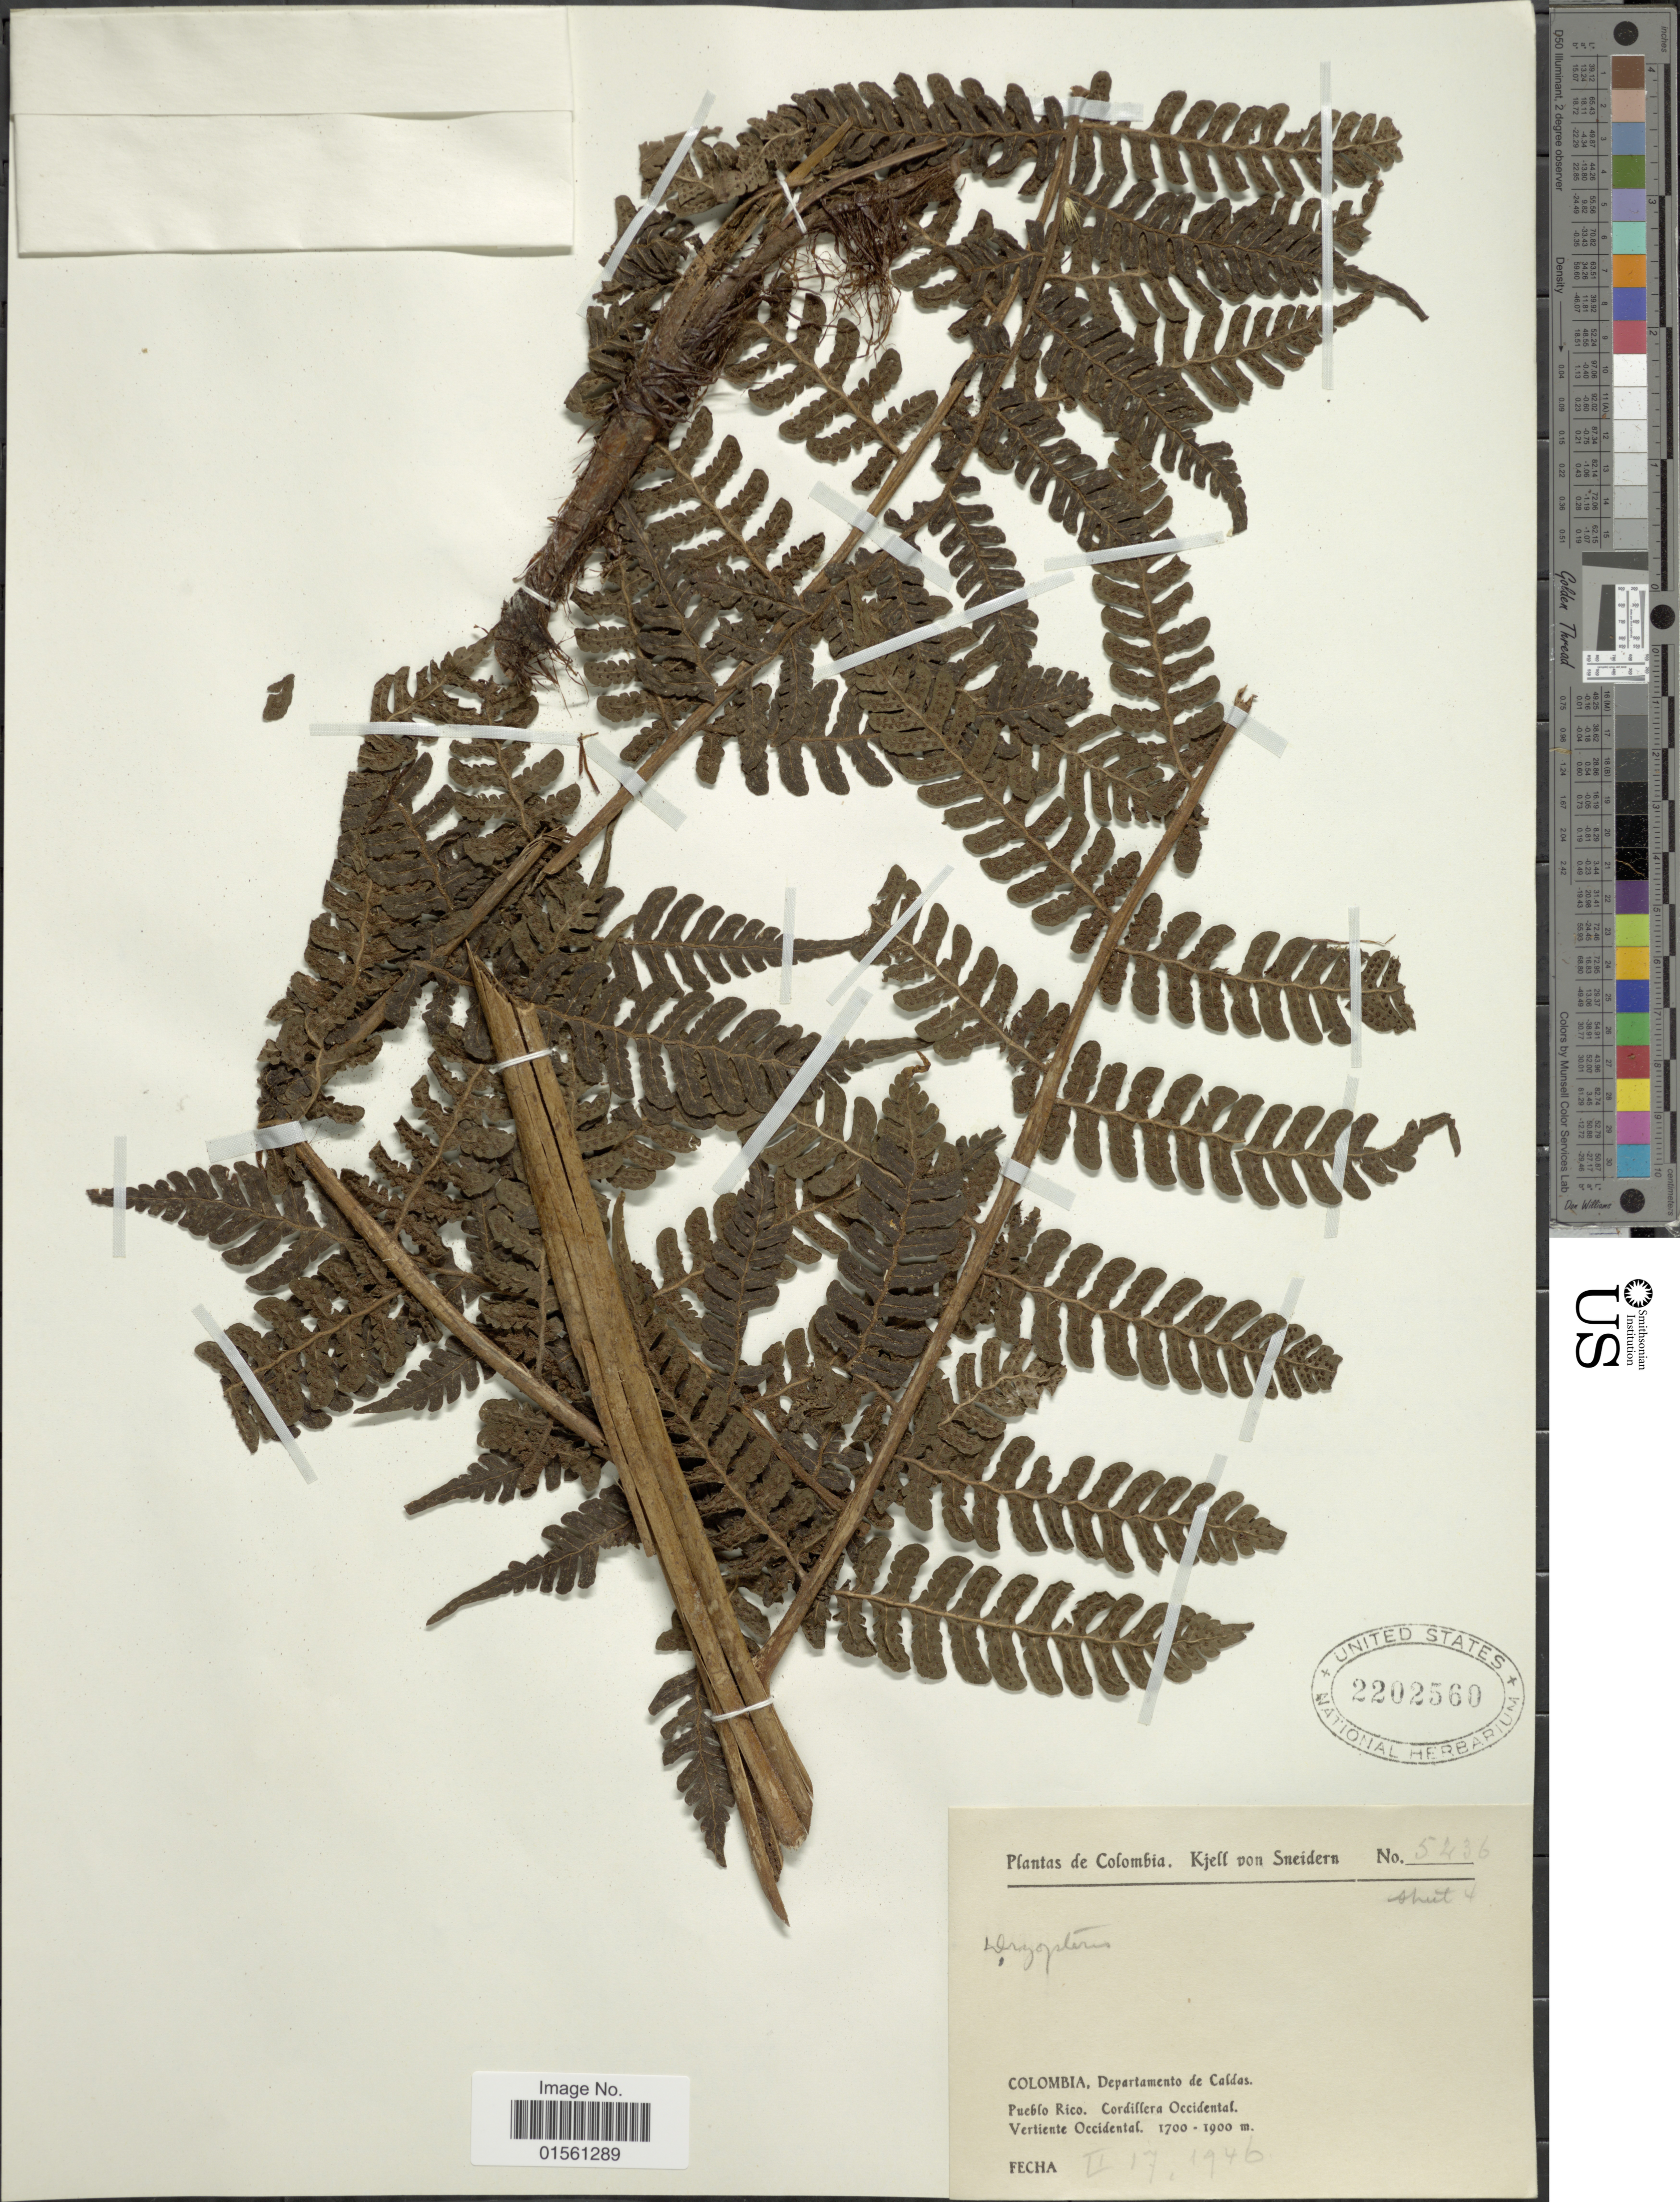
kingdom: Plantae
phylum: Tracheophyta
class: Polypodiopsida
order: Polypodiales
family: Dryopteridaceae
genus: Megalastrum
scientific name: Megalastrum andicola f. lehmanniana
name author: (Hieron.) Stolze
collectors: K. von Sneidern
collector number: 5436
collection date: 1946-02-17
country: Colombia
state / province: Caldas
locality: Departamento de Caldas, Pueblo Rico, Cordillera Coccidental, Vertiente Occidental.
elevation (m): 1700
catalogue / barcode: US 2202560